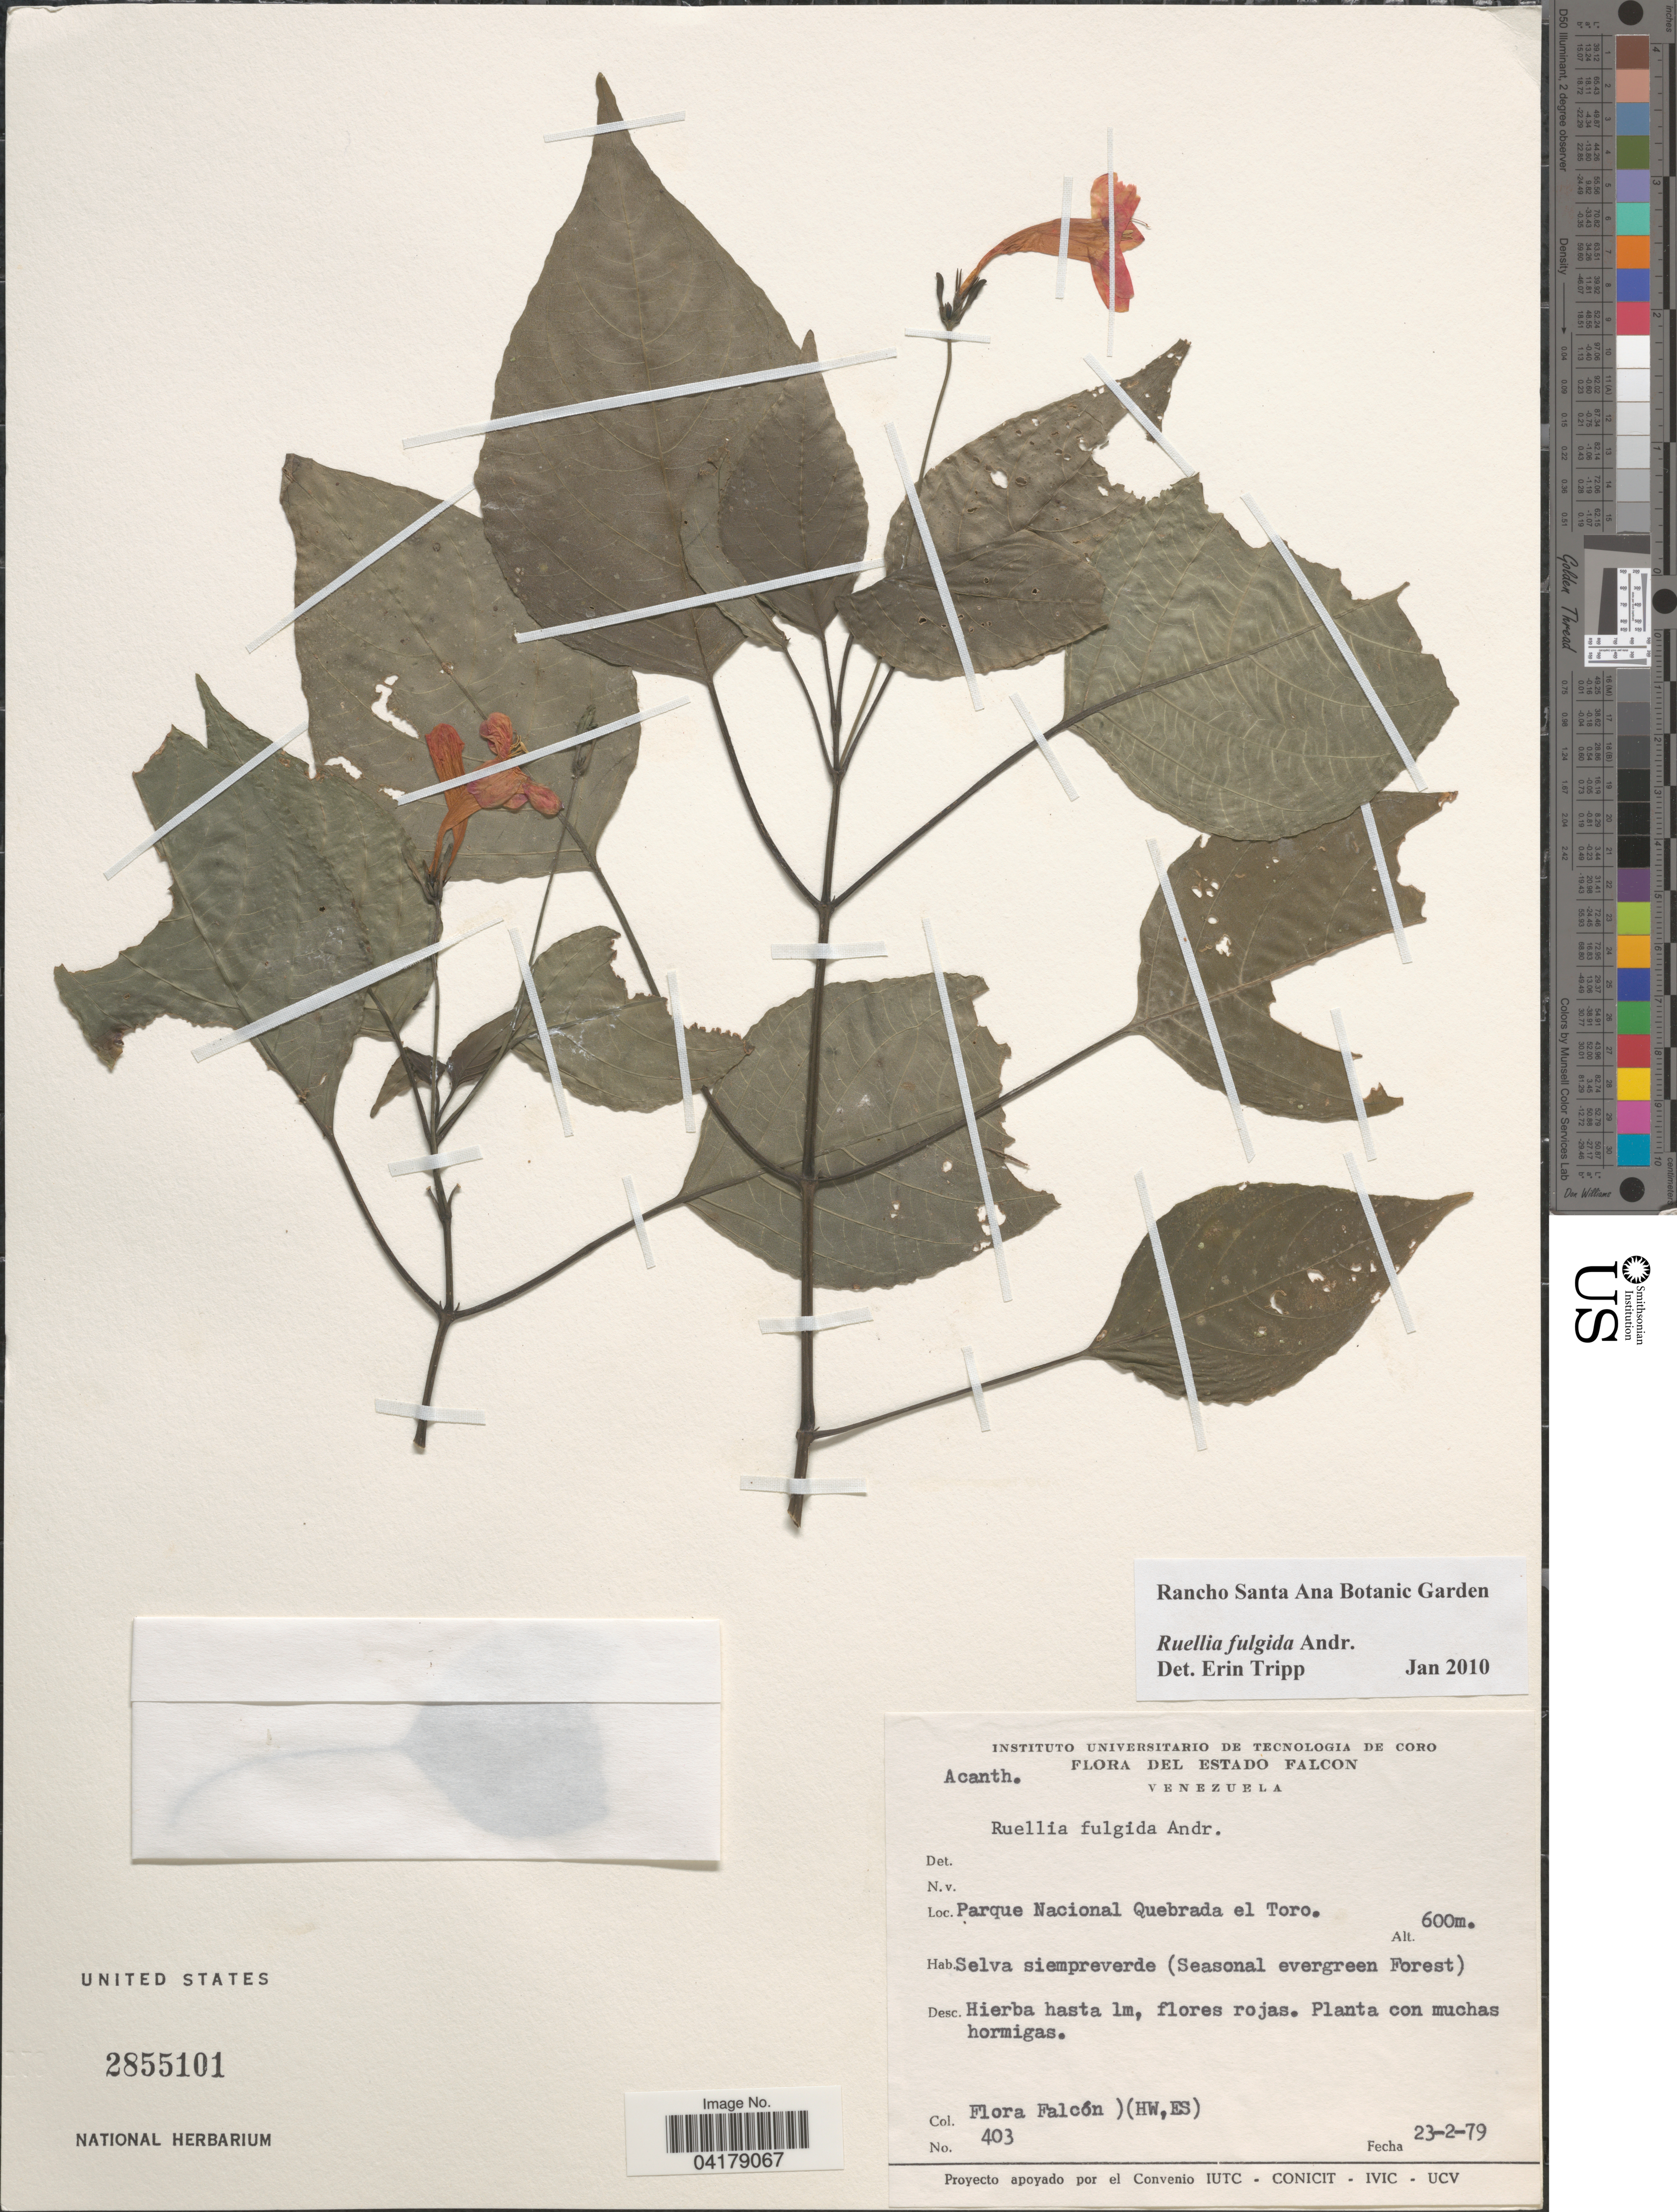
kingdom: Plantae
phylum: Tracheophyta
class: Magnoliopsida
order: Lamiales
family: Acanthaceae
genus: Ruellia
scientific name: Ruellia fulgida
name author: Andrews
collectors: Flora Falcón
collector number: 403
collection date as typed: Transcribed d/m/y: 23/2/79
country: Venezuela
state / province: Falcon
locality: Parque Nacional Quebrada el Toro.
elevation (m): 600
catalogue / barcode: US 2855101